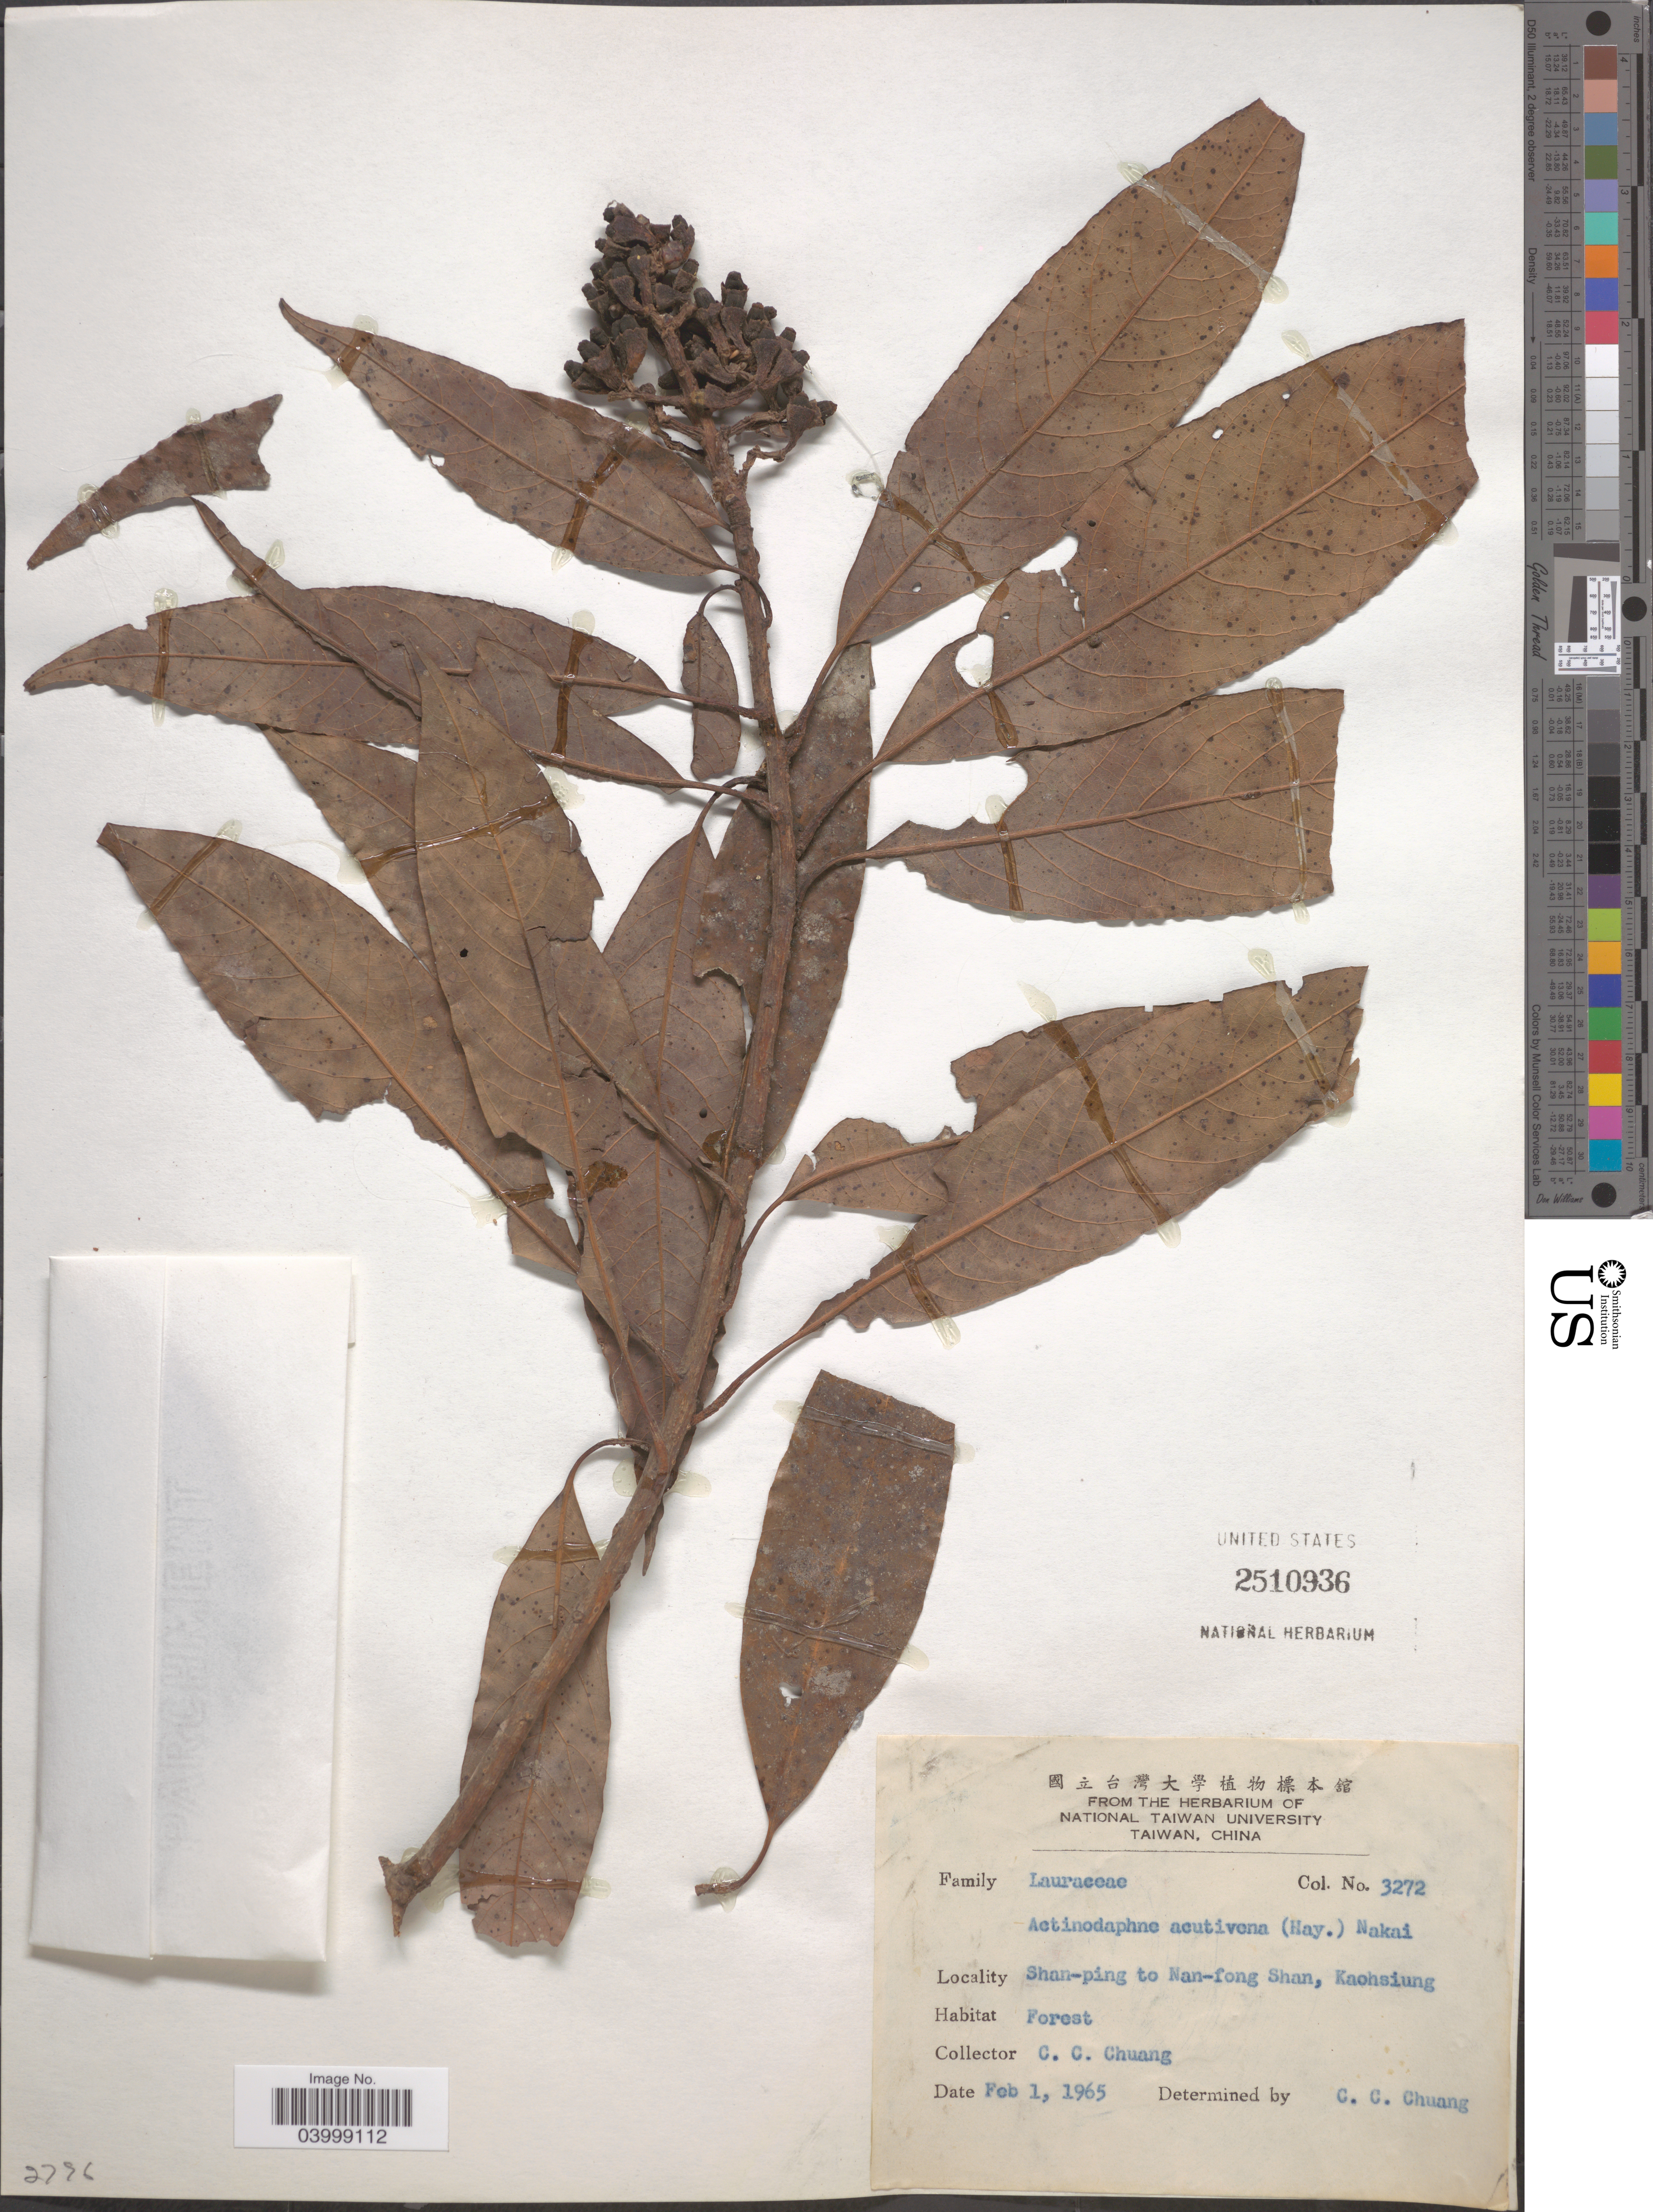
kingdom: Plantae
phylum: Tracheophyta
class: Magnoliopsida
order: Laurales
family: Lauraceae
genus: Actinodaphne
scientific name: Actinodaphne acutivena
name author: (Hayata) Nakai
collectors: C. C. Chuang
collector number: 3272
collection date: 1965-02-01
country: Taiwan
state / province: Kaohsiung City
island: Taiwan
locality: Shan-ping to Nan-fong Shan, Kaohsiung.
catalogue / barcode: US 2510936